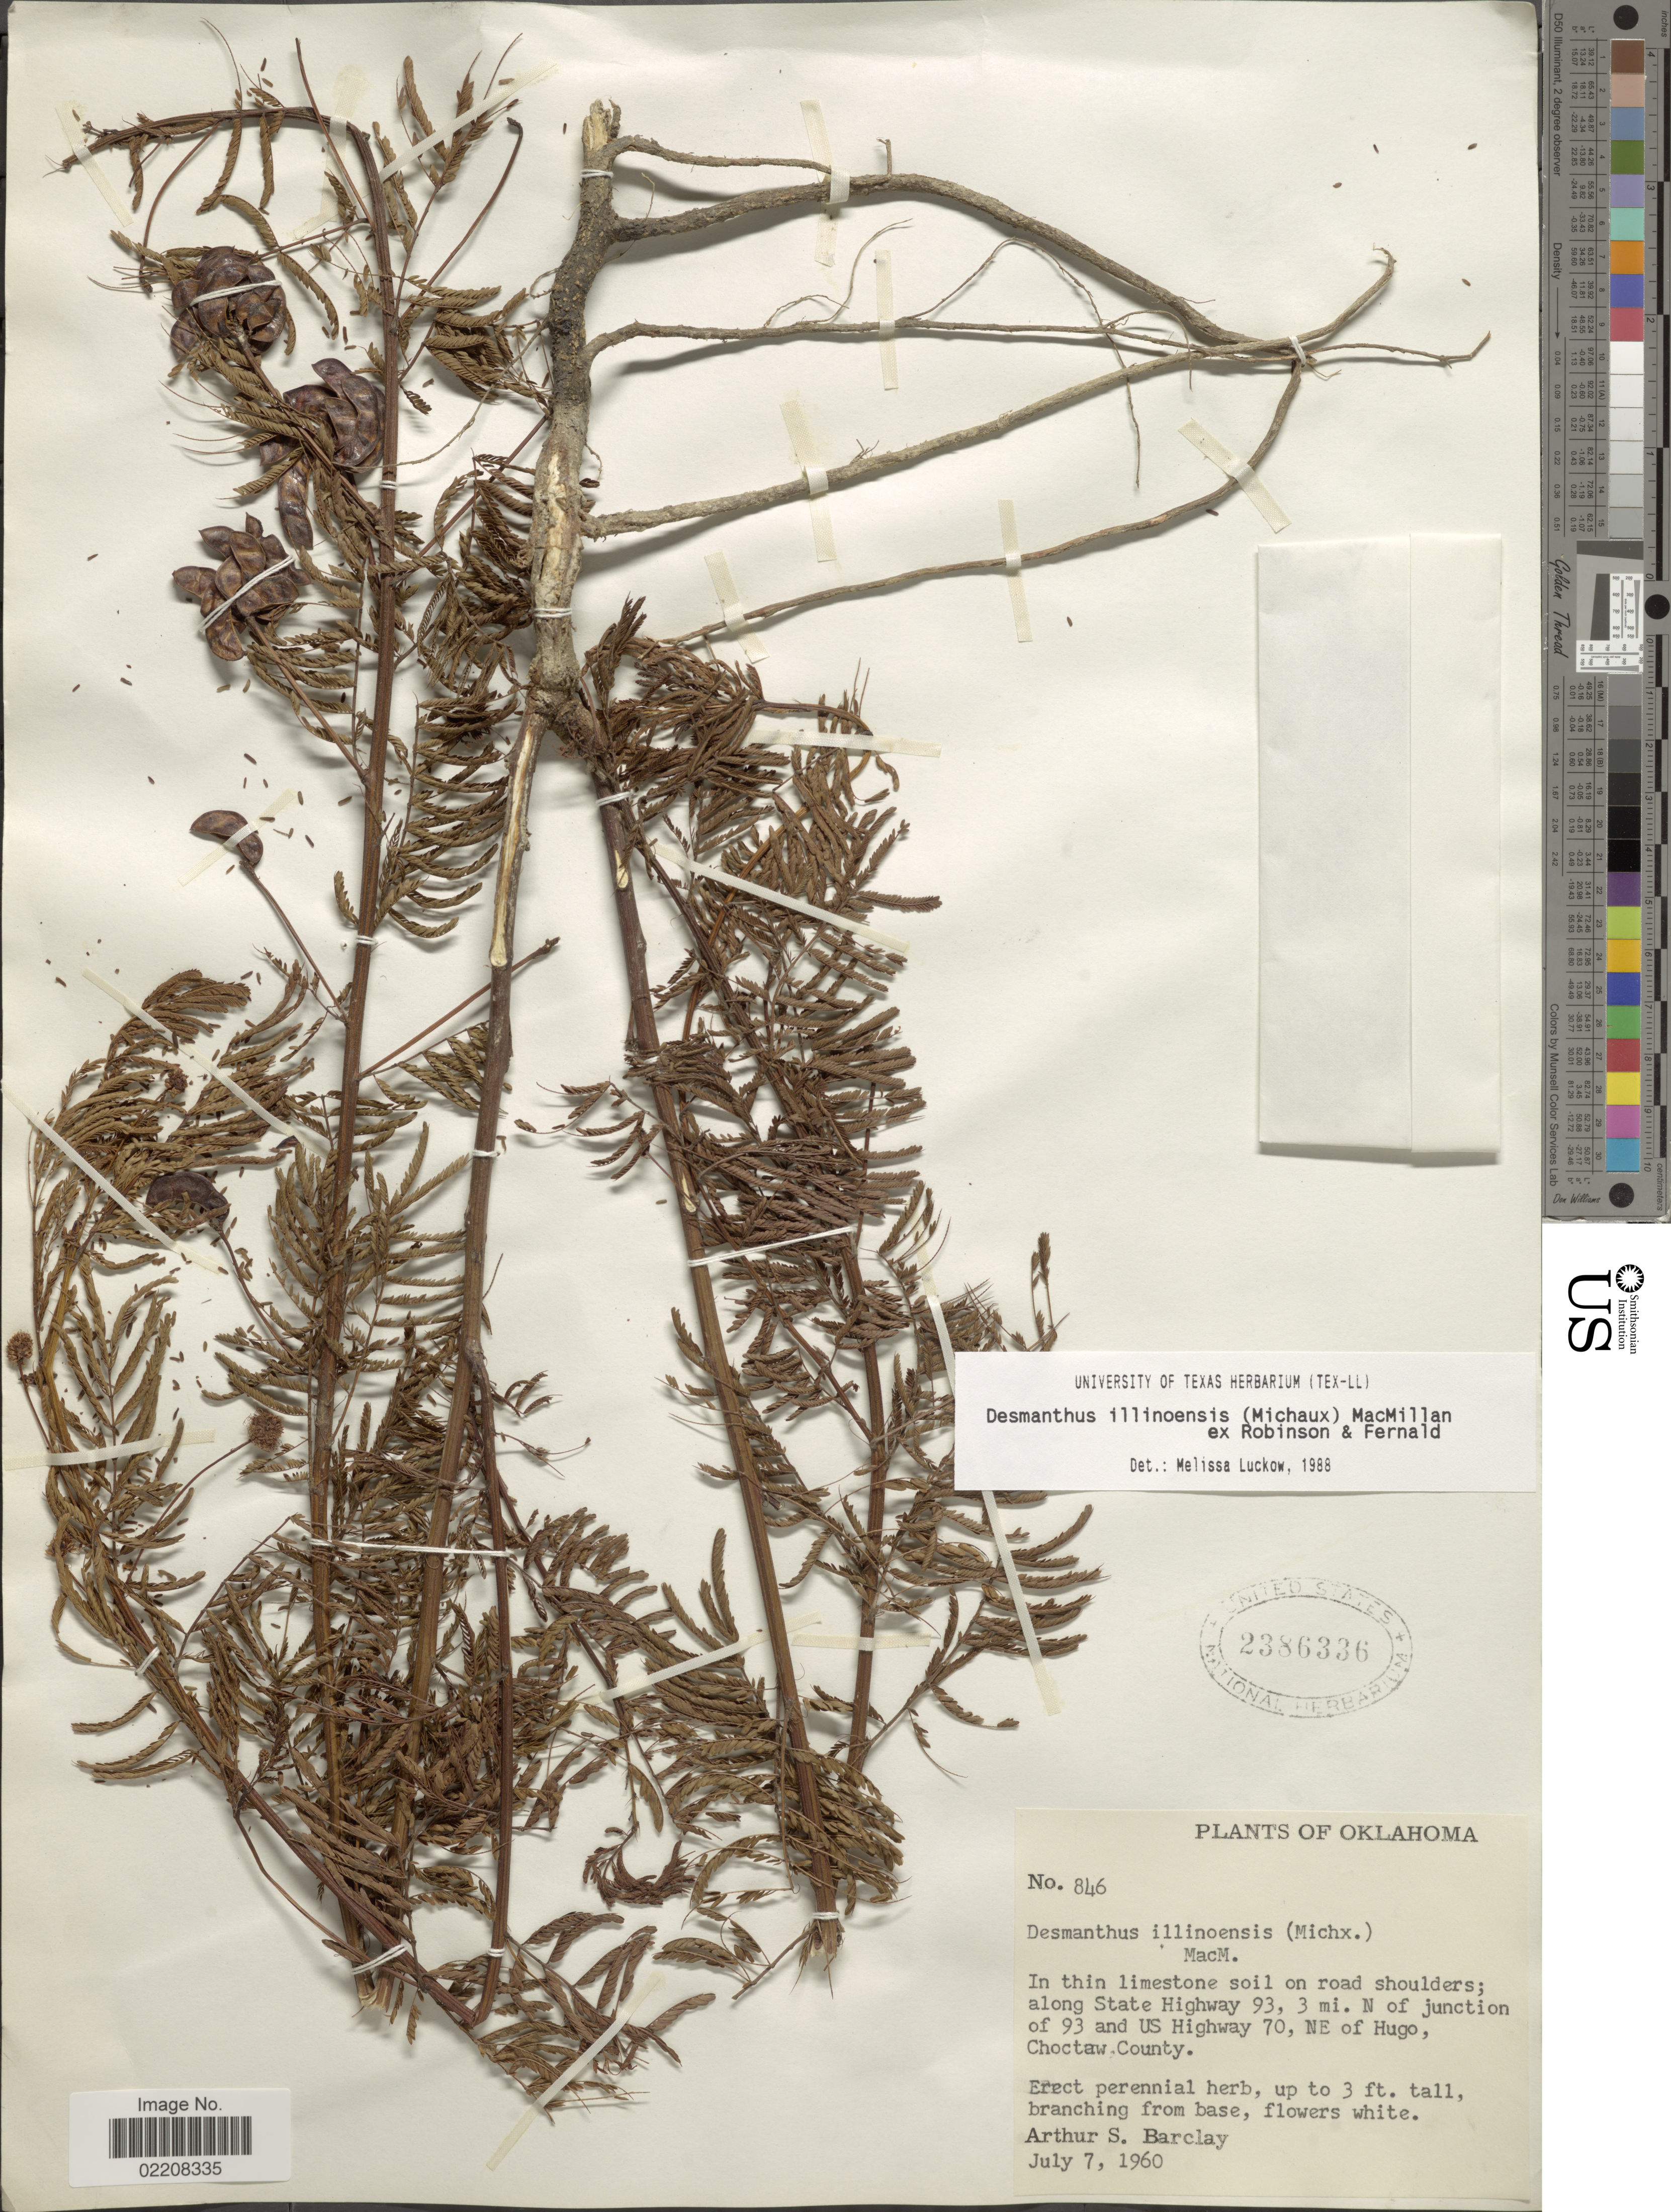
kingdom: Plantae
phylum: Tracheophyta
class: Magnoliopsida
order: Fabales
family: Fabaceae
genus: Desmanthus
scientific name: Desmanthus illinoensis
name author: (Michx.) MacMill.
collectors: A. S. Barclay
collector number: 846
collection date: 1960-07-07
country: United States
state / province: Oklahoma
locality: In thin limestone soil on road shoulders; along State Highway 93, 3 mi. N of junction of 93 and US Highway 70, NE of Hugo, Choctaw County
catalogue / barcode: US 2386336